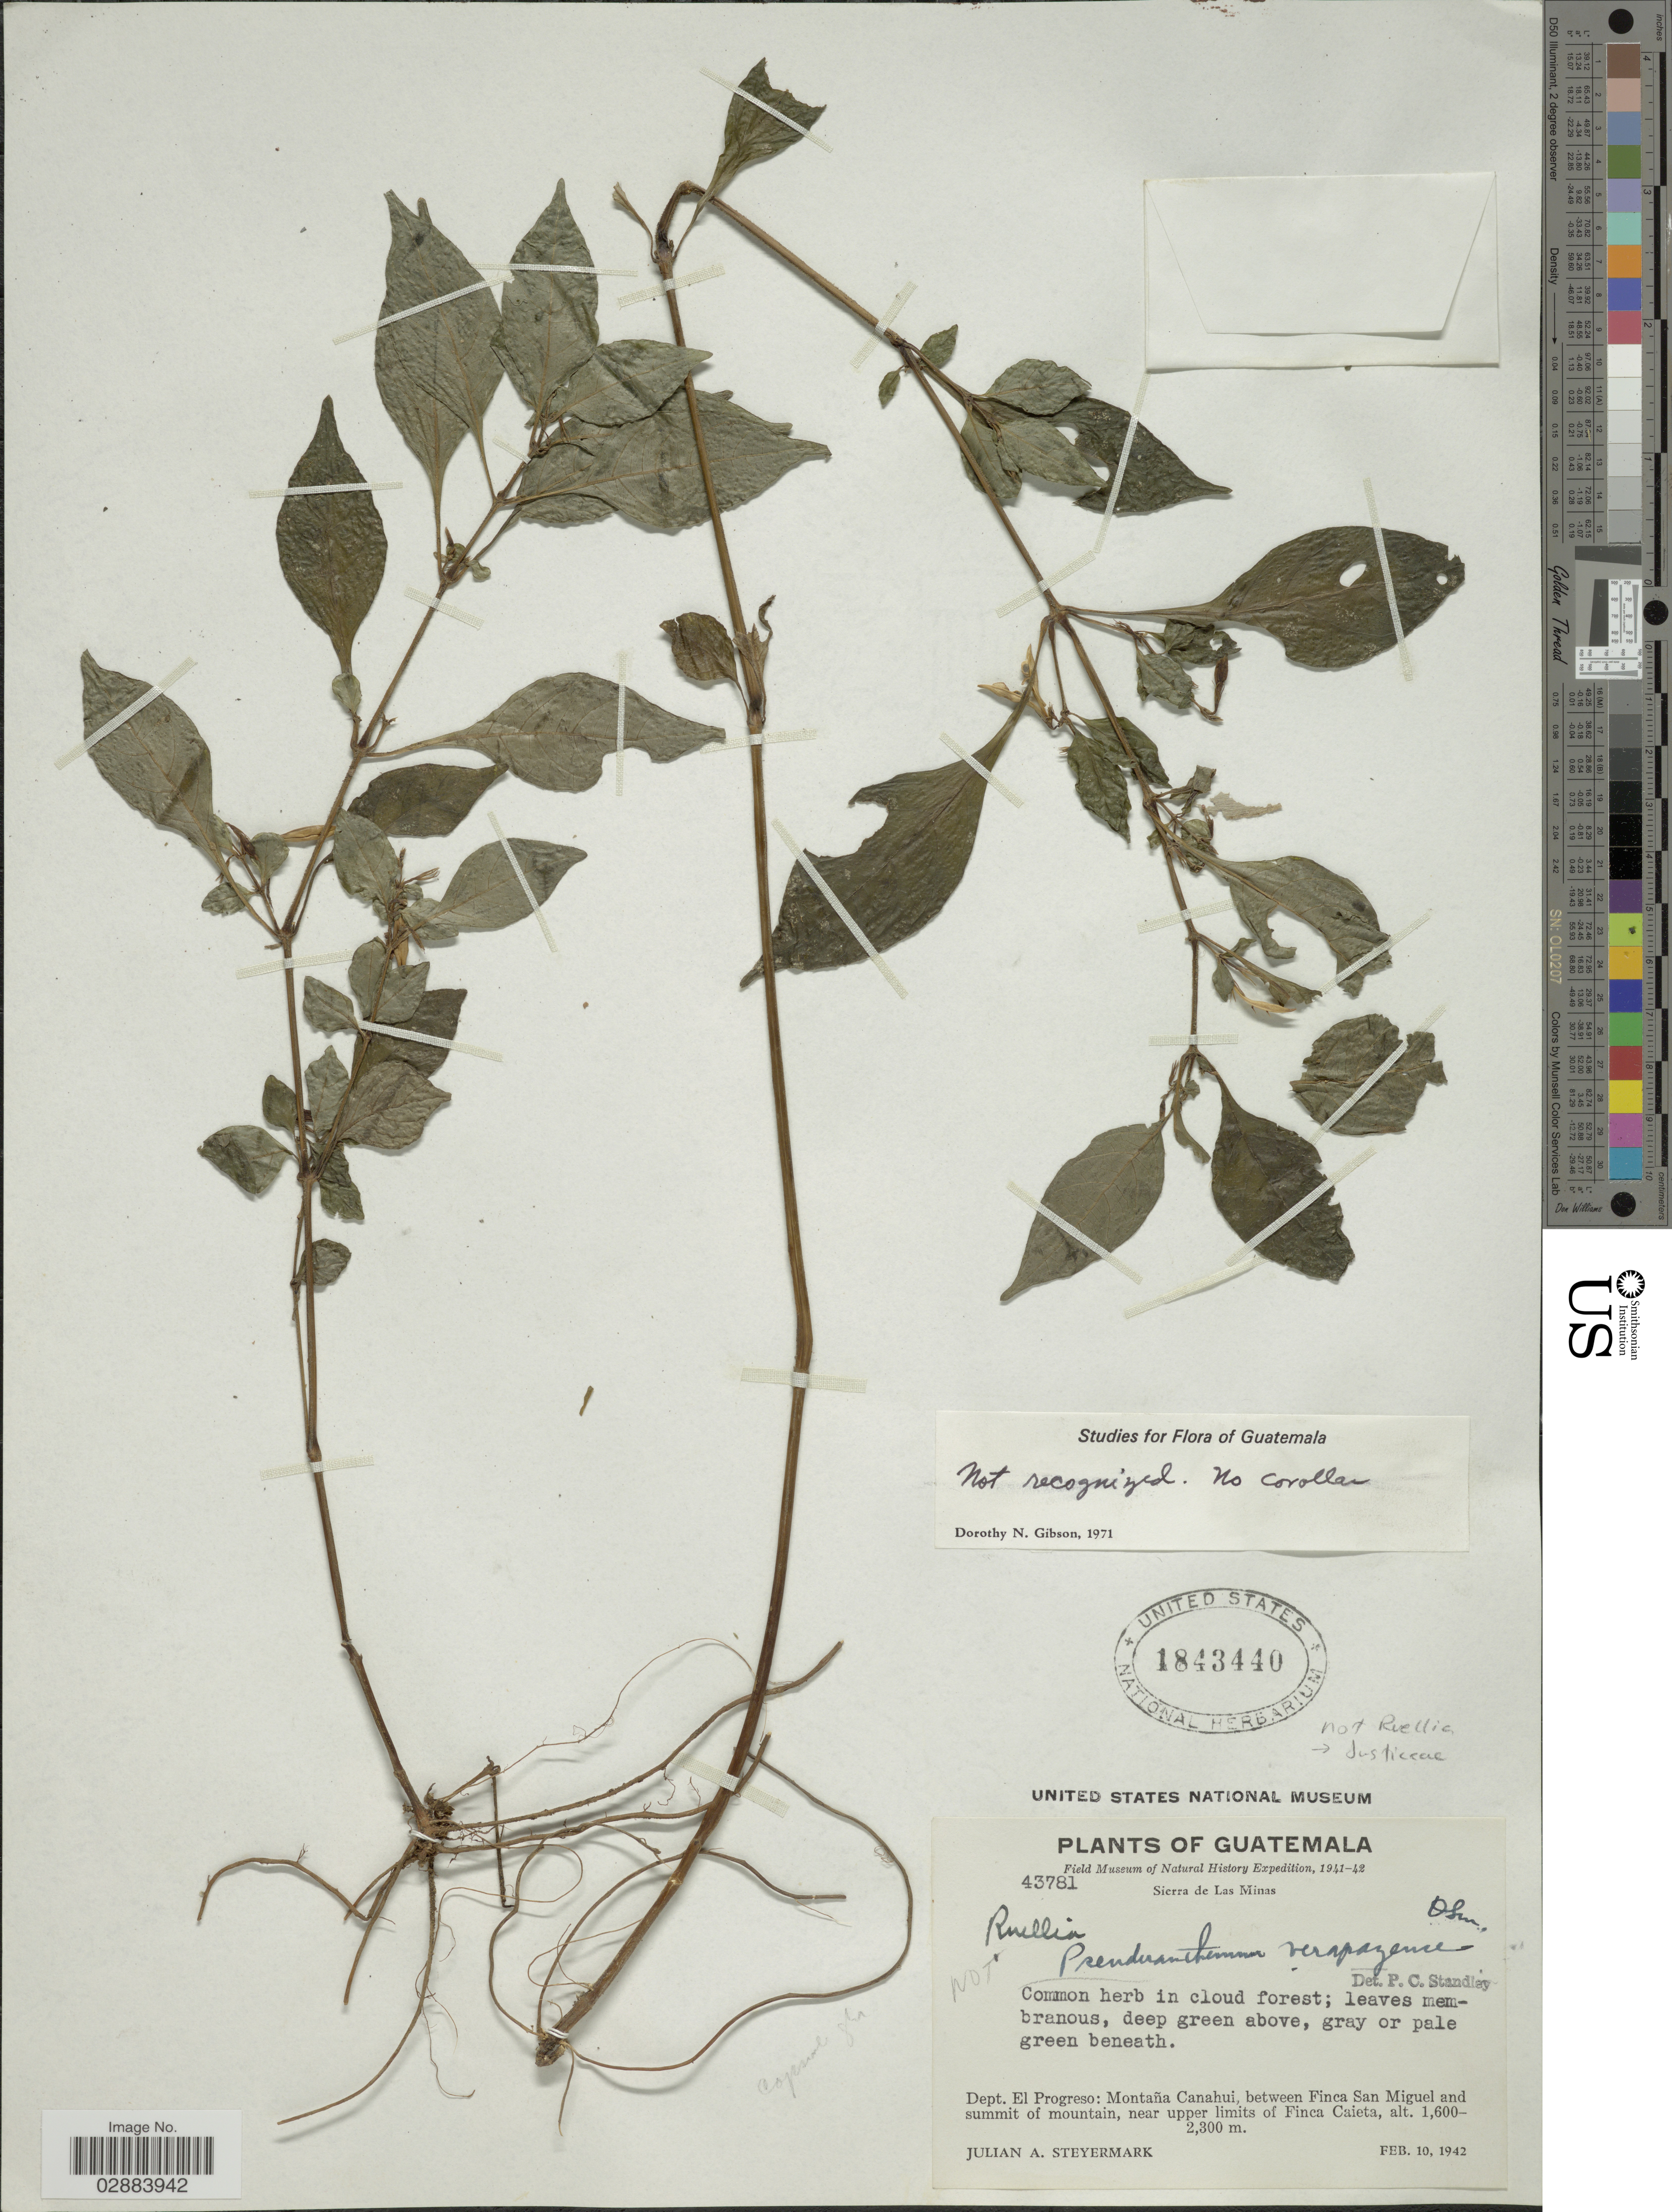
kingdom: Plantae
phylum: Tracheophyta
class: Magnoliopsida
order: Lamiales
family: Acanthaceae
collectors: J. Steyermark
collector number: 43781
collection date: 1942-02-10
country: Guatemala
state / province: El Progreso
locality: Dept. El Progreso: Montaña Canahui, between Finca San Miguel and summit of mountain, near upper limits of Finca Caieta.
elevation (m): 1600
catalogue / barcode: US 1843440